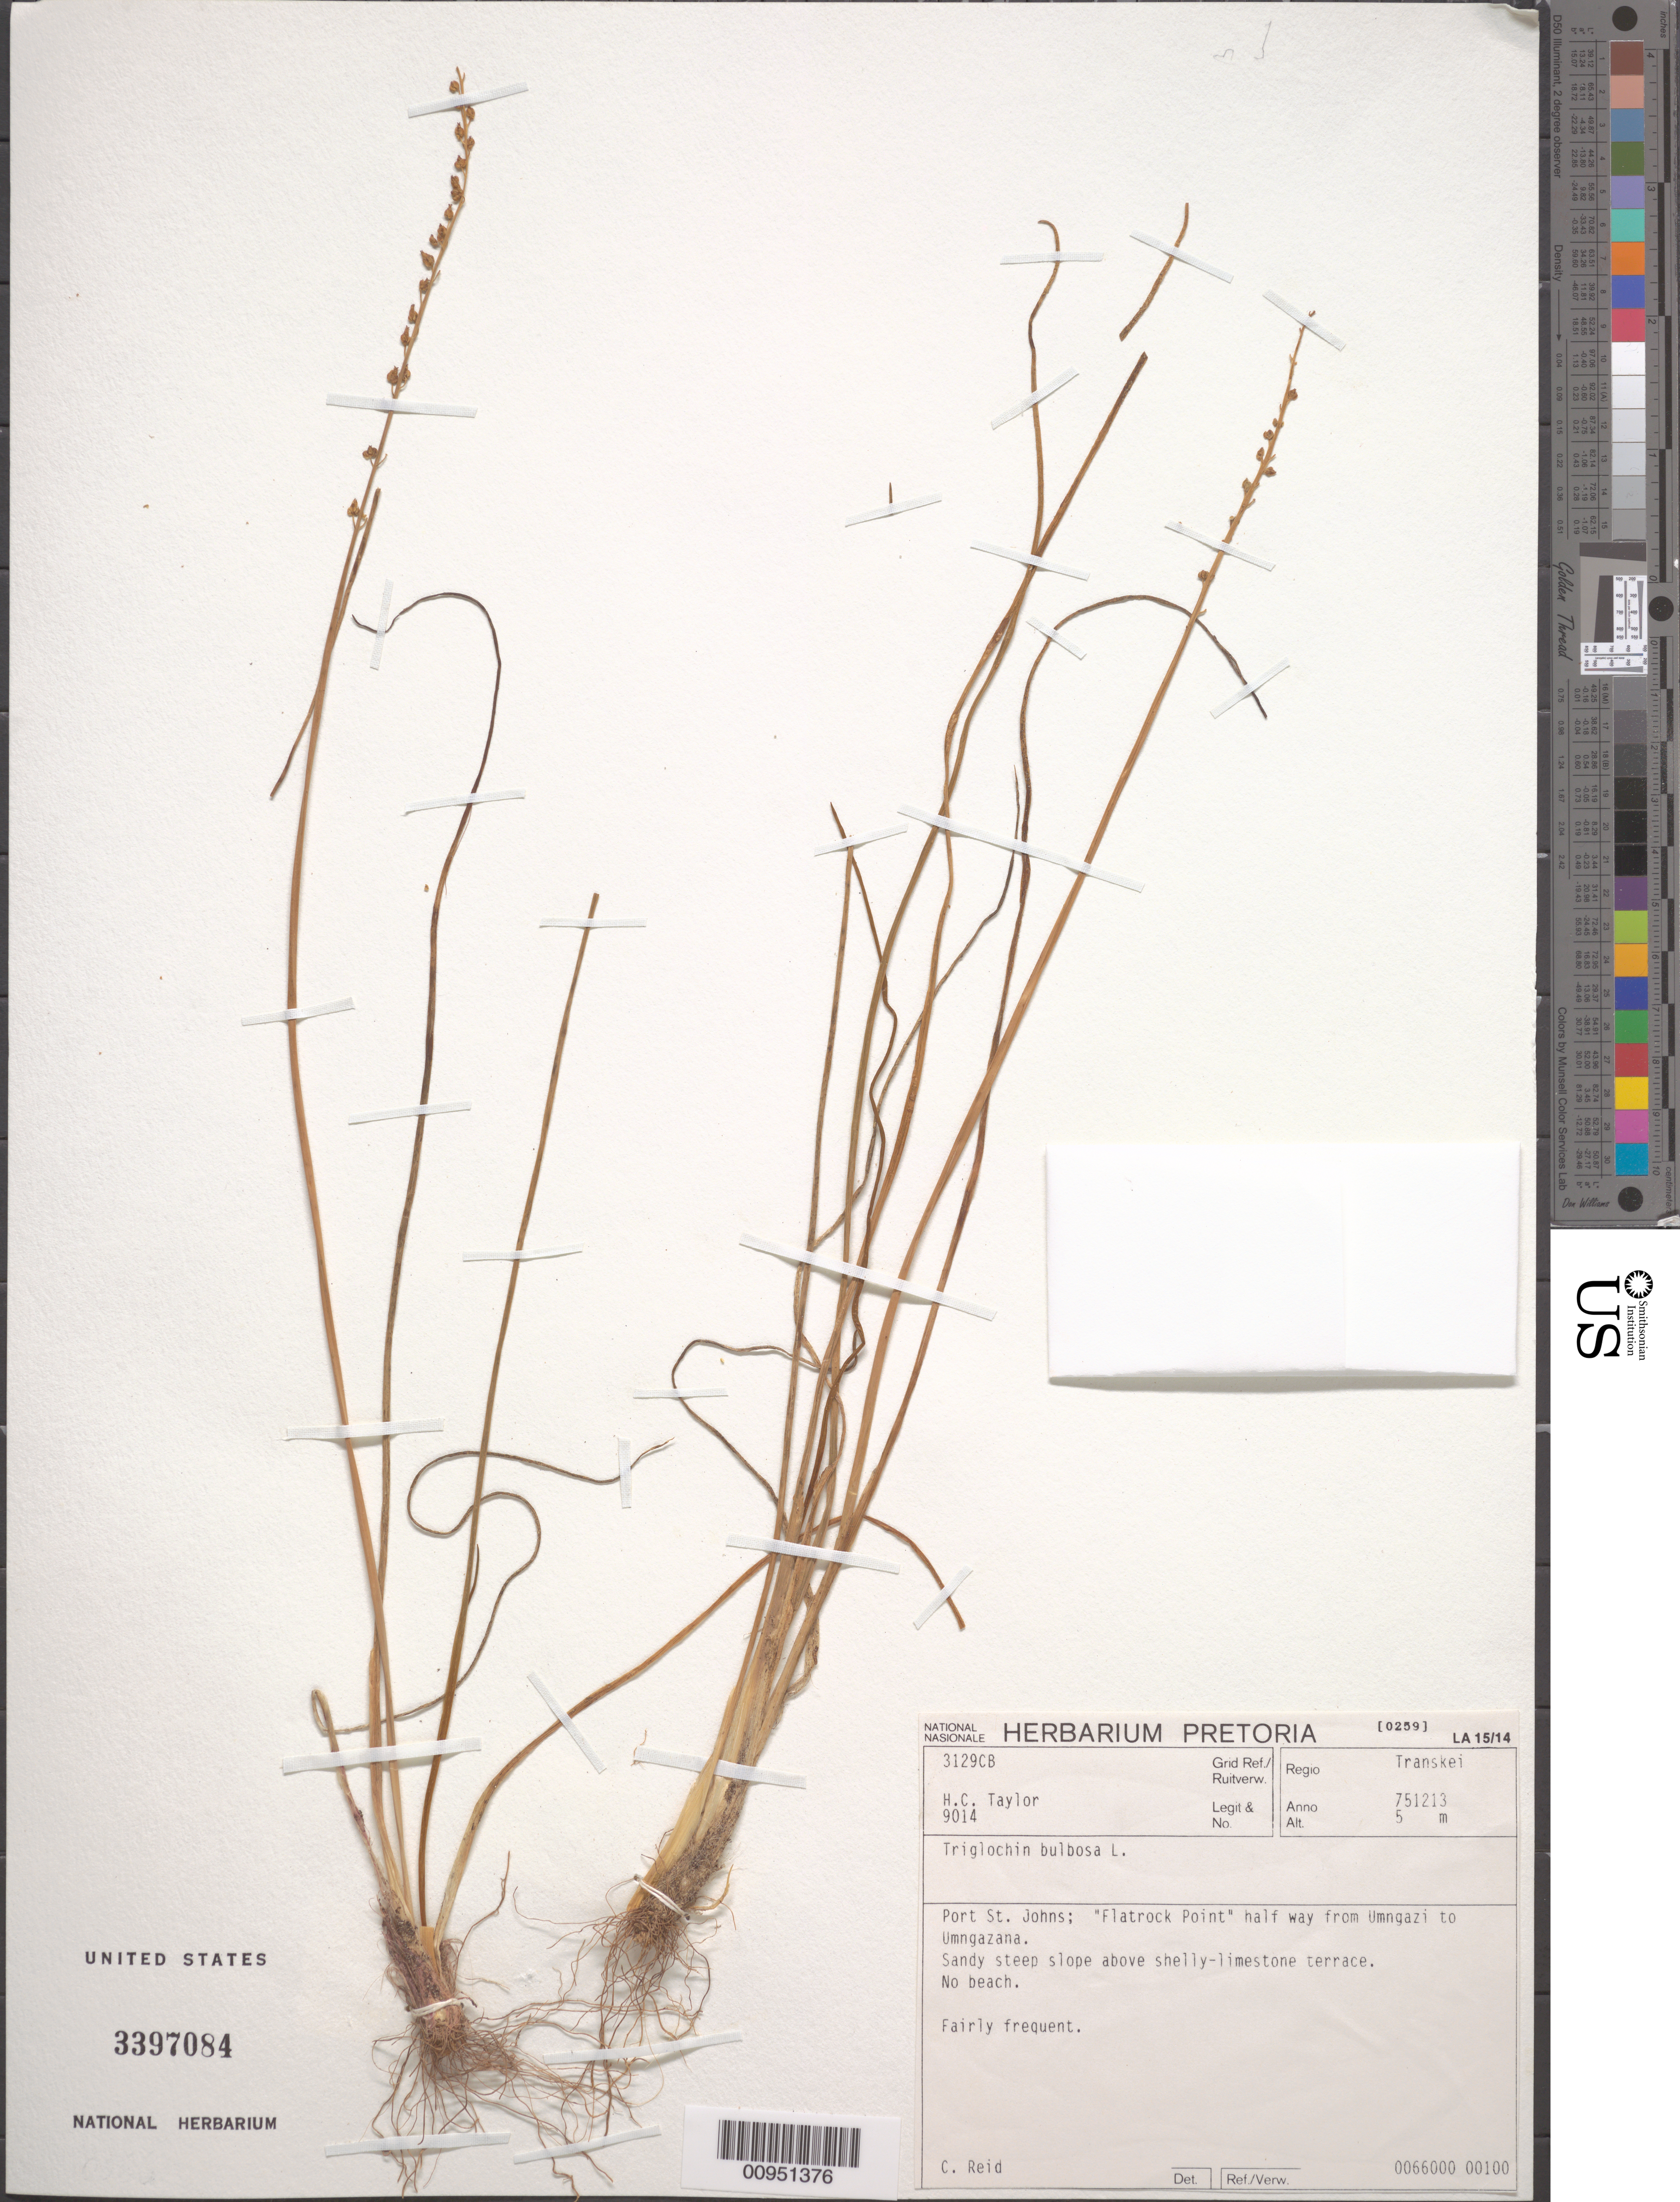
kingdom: Plantae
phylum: Tracheophyta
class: Liliopsida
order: Alismatales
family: Juncaginaceae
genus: Triglochin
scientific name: Triglochin bulbosa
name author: L.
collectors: H. Taylor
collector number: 9014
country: South Africa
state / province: Eastern Cape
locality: Port St. Johns, Flatrock Point half way from Umngazi to Umngazana.Transkei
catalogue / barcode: US 3397084